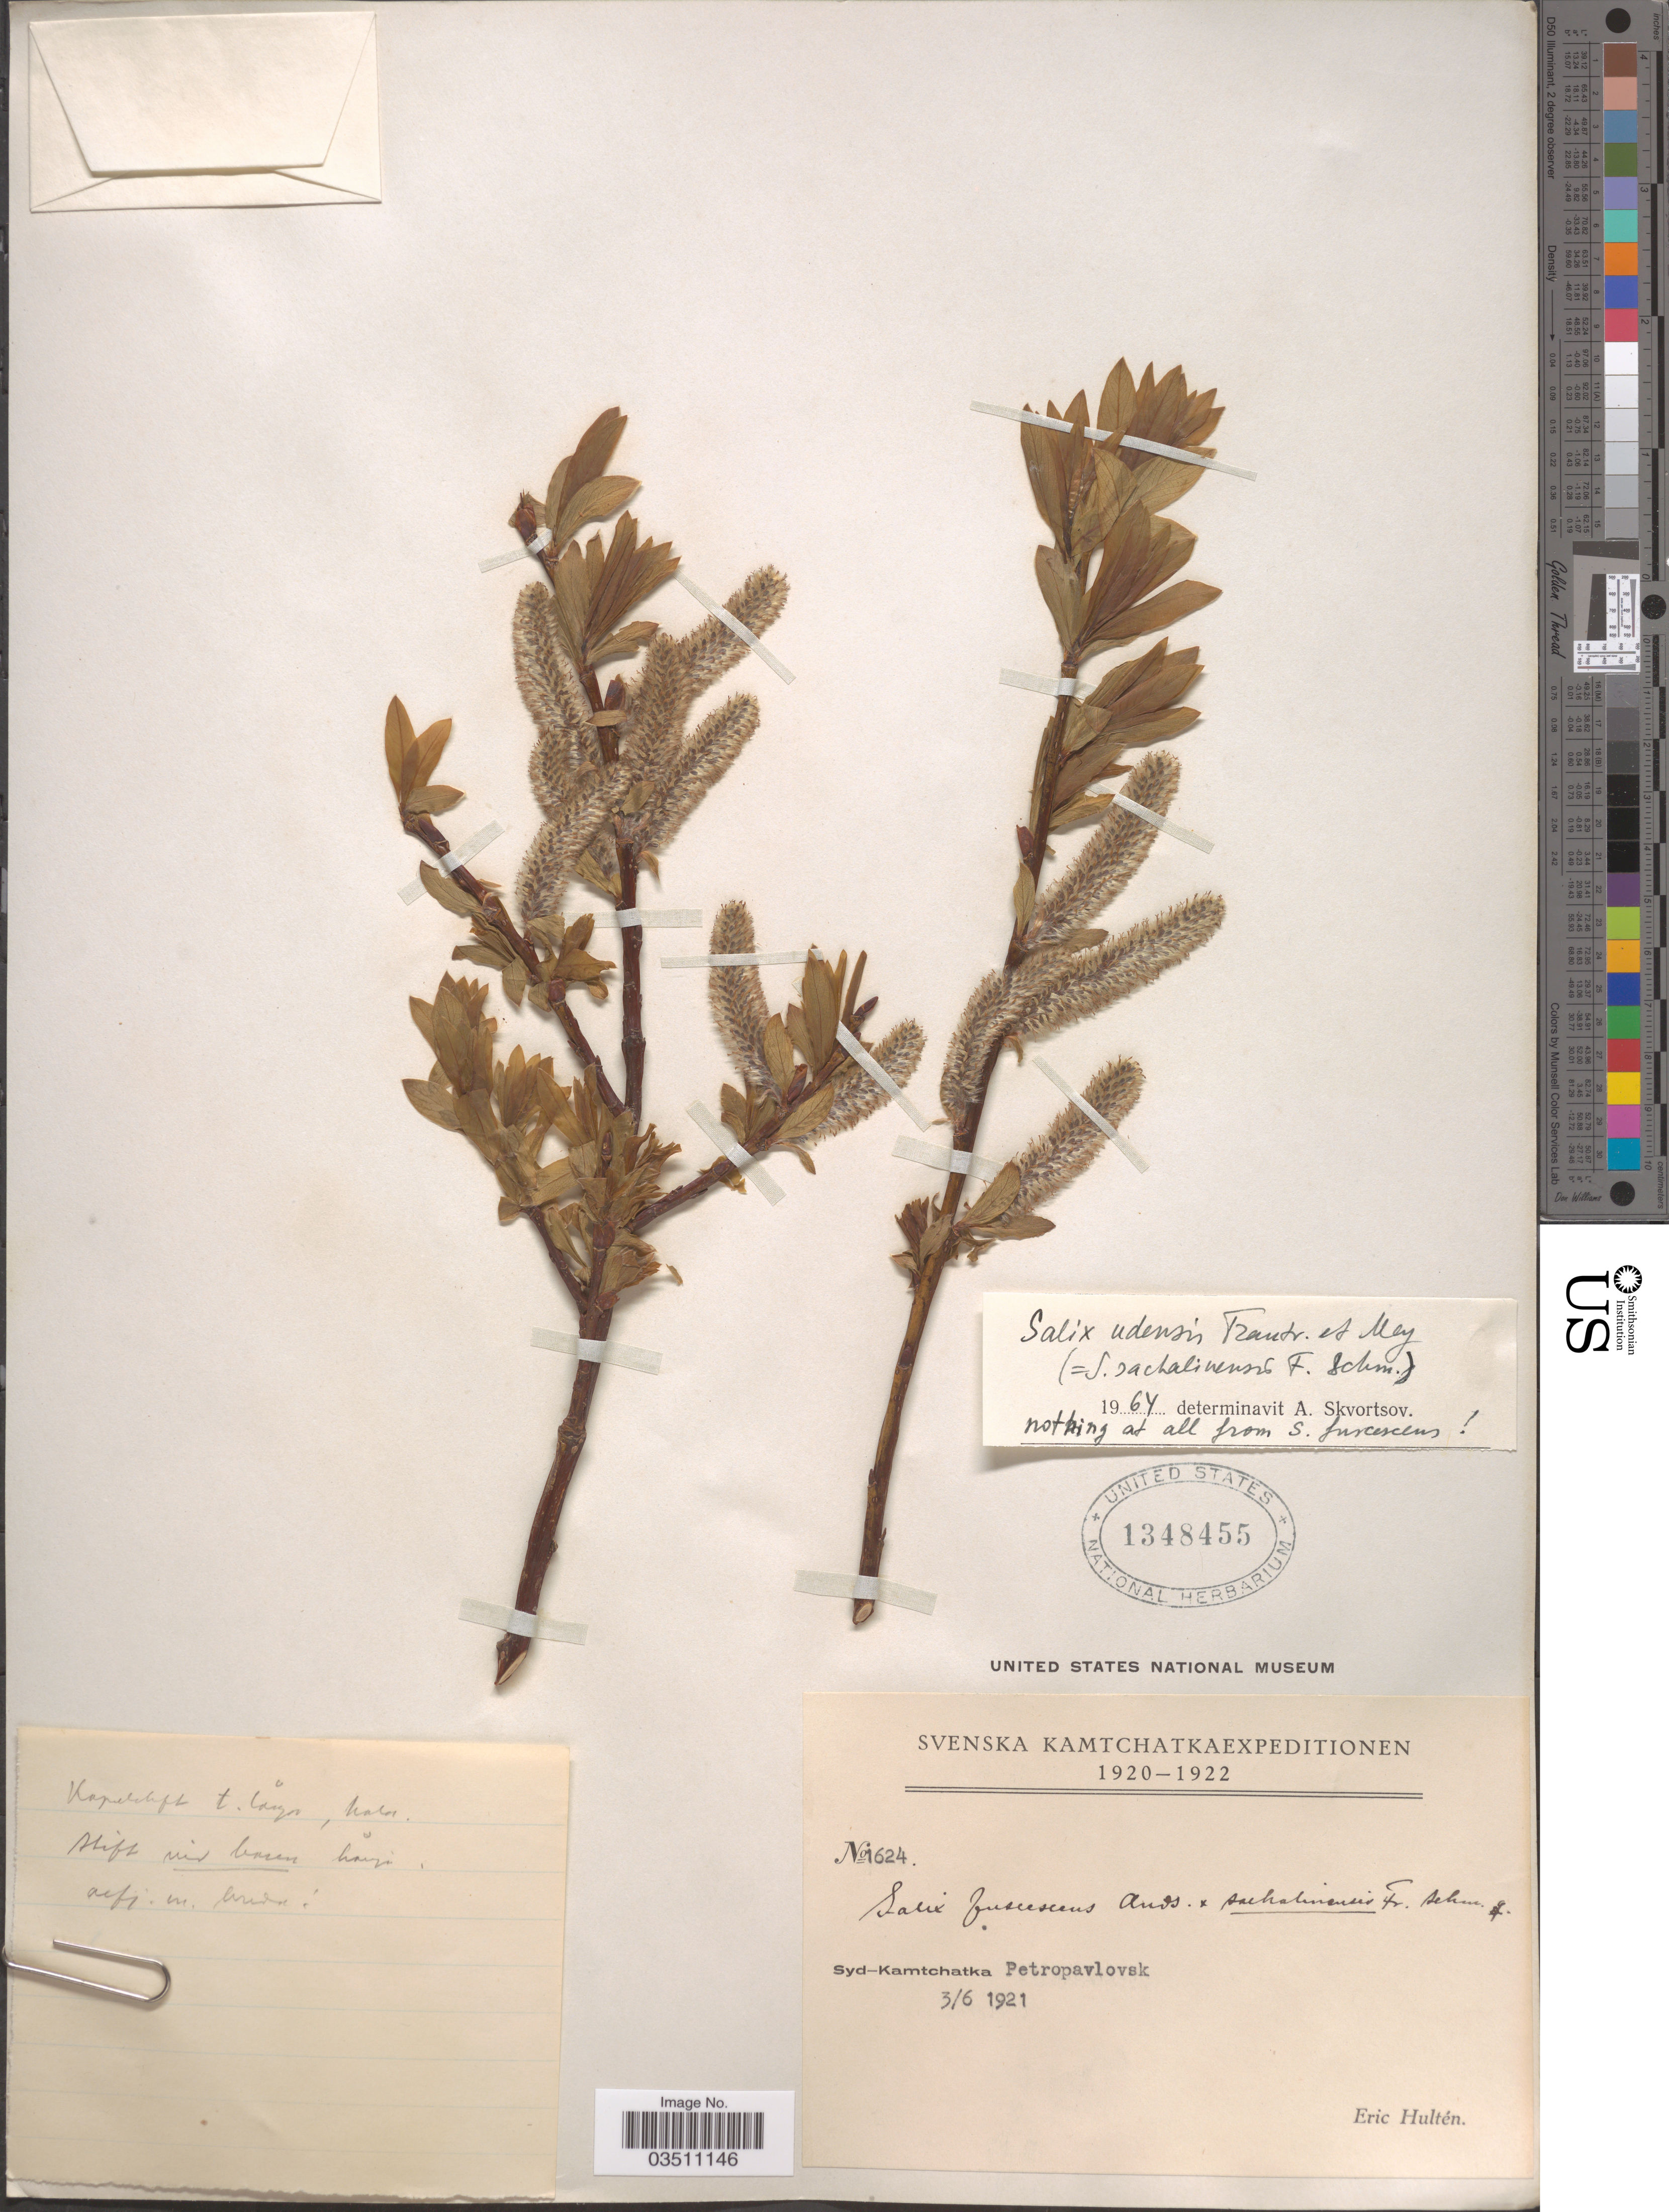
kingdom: Plantae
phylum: Tracheophyta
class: Magnoliopsida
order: Malpighiales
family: Salicaceae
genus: Salix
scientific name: Salix udensis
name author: Trautv. & C.A. Mey.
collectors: E. G. Hultén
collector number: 1624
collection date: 1921-06-03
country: Russian Federation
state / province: Kamchatka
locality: Kamtchatka. Syd-Kamtchatka Petropavlovsk.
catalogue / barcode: US 1348455